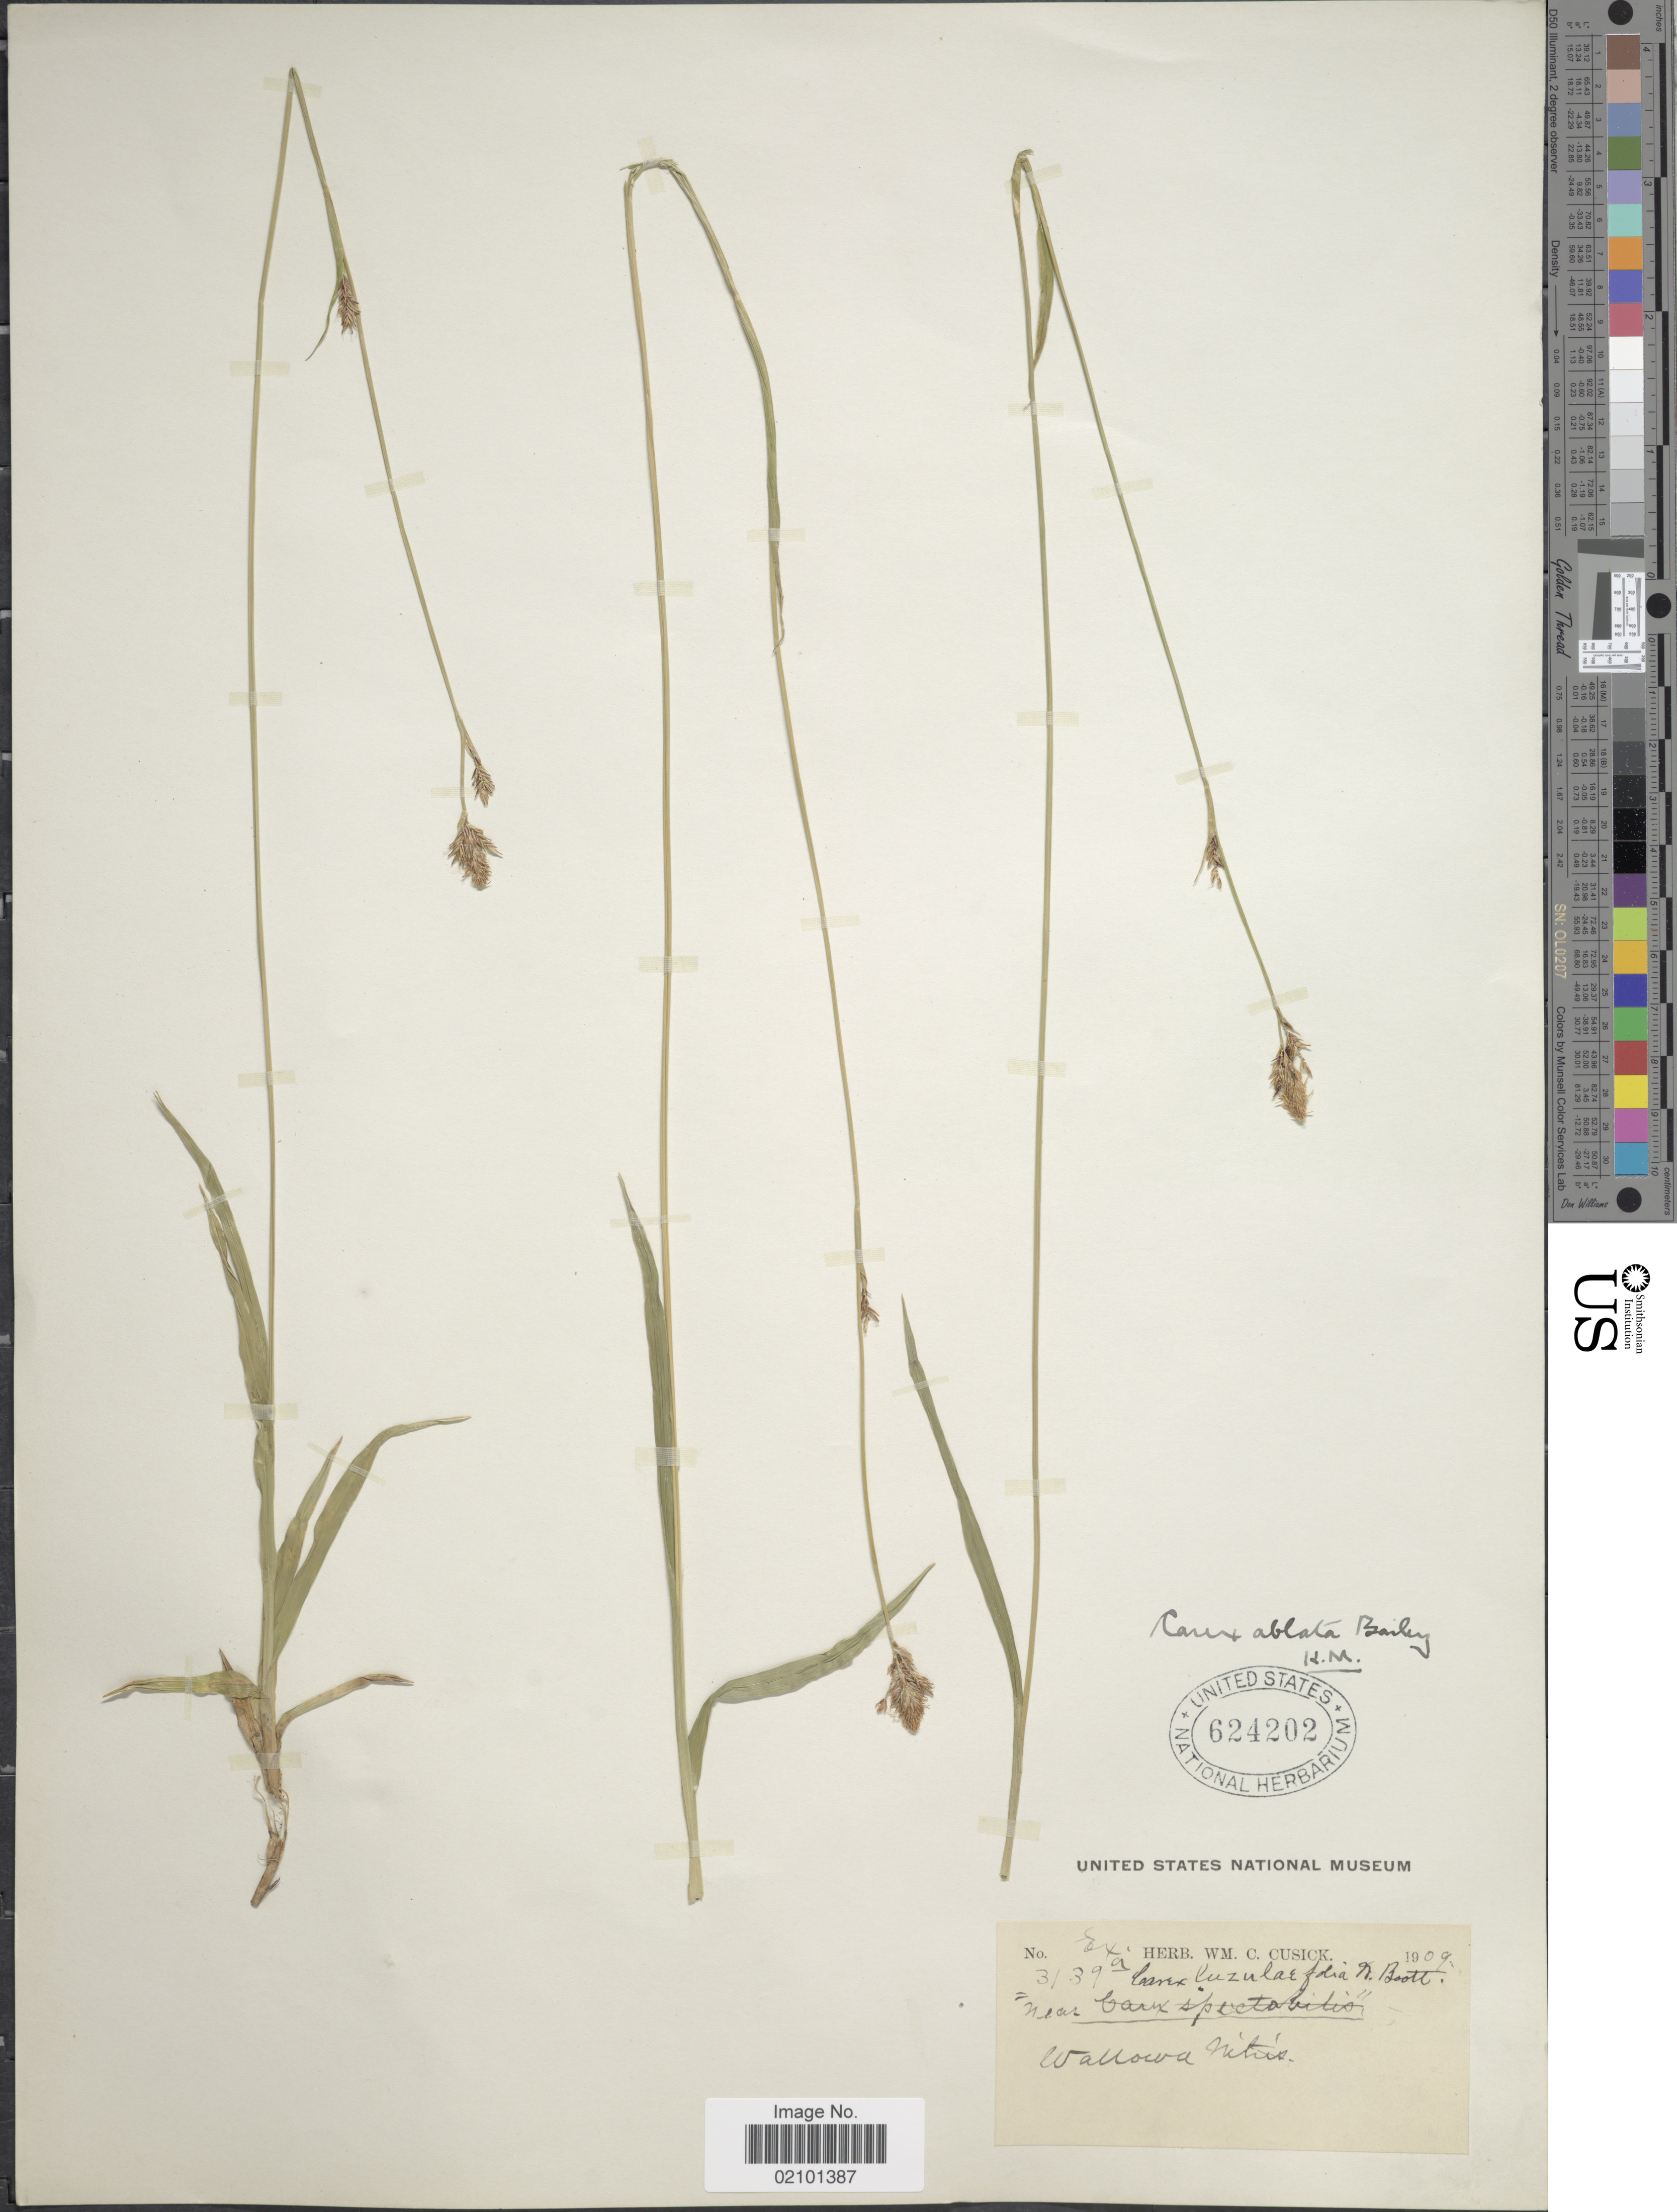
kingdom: Plantae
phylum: Tracheophyta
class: Liliopsida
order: Poales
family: Cyperaceae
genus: Carex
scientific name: Carex ablata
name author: L.H. Bailey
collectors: ex herb. Wm. C. Cusick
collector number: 3139a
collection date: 1909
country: United States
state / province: Oregon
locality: Wallowa Mtns.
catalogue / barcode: US 624202